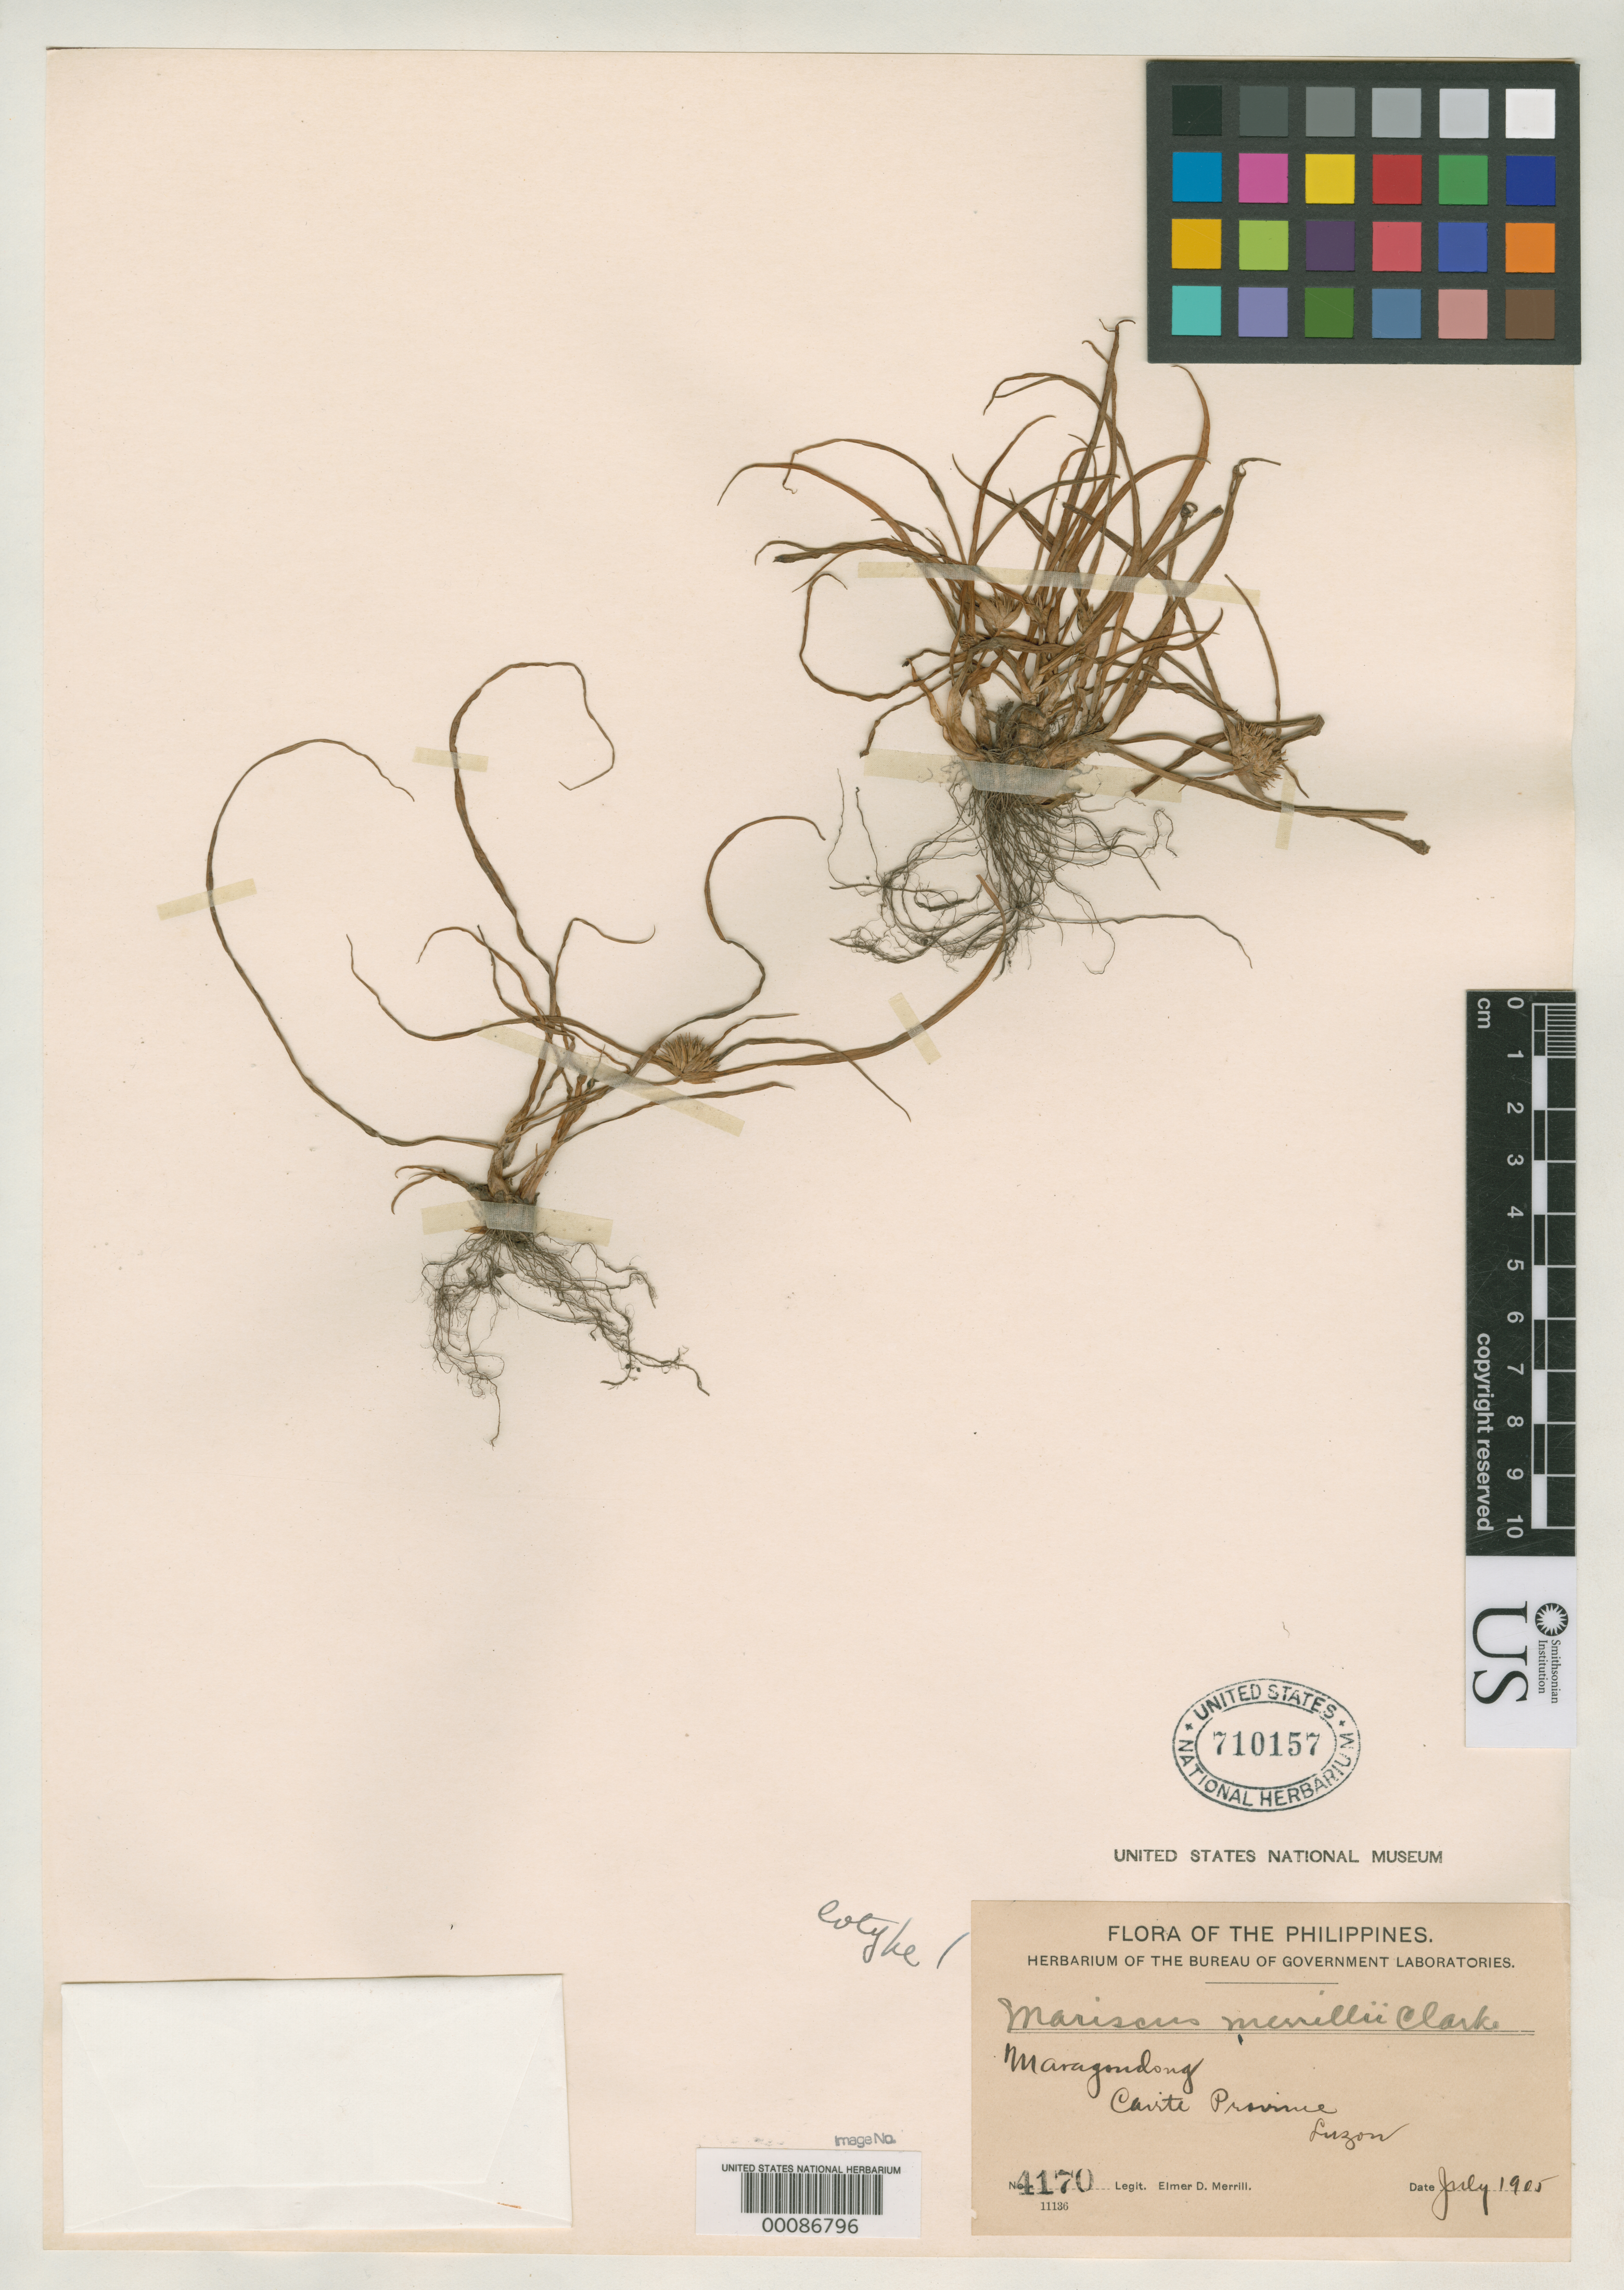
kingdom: Plantae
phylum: Tracheophyta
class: Liliopsida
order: Poales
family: Cyperaceae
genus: Mariscus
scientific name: Mariscus merrillii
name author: C.B. Clarke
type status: Isotype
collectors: E. D. Merrill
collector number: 4170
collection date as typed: Jul 1905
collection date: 1905-07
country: Philippines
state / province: Calabarzon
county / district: Cavite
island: Luzon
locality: Maragondong.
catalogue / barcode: US 710157